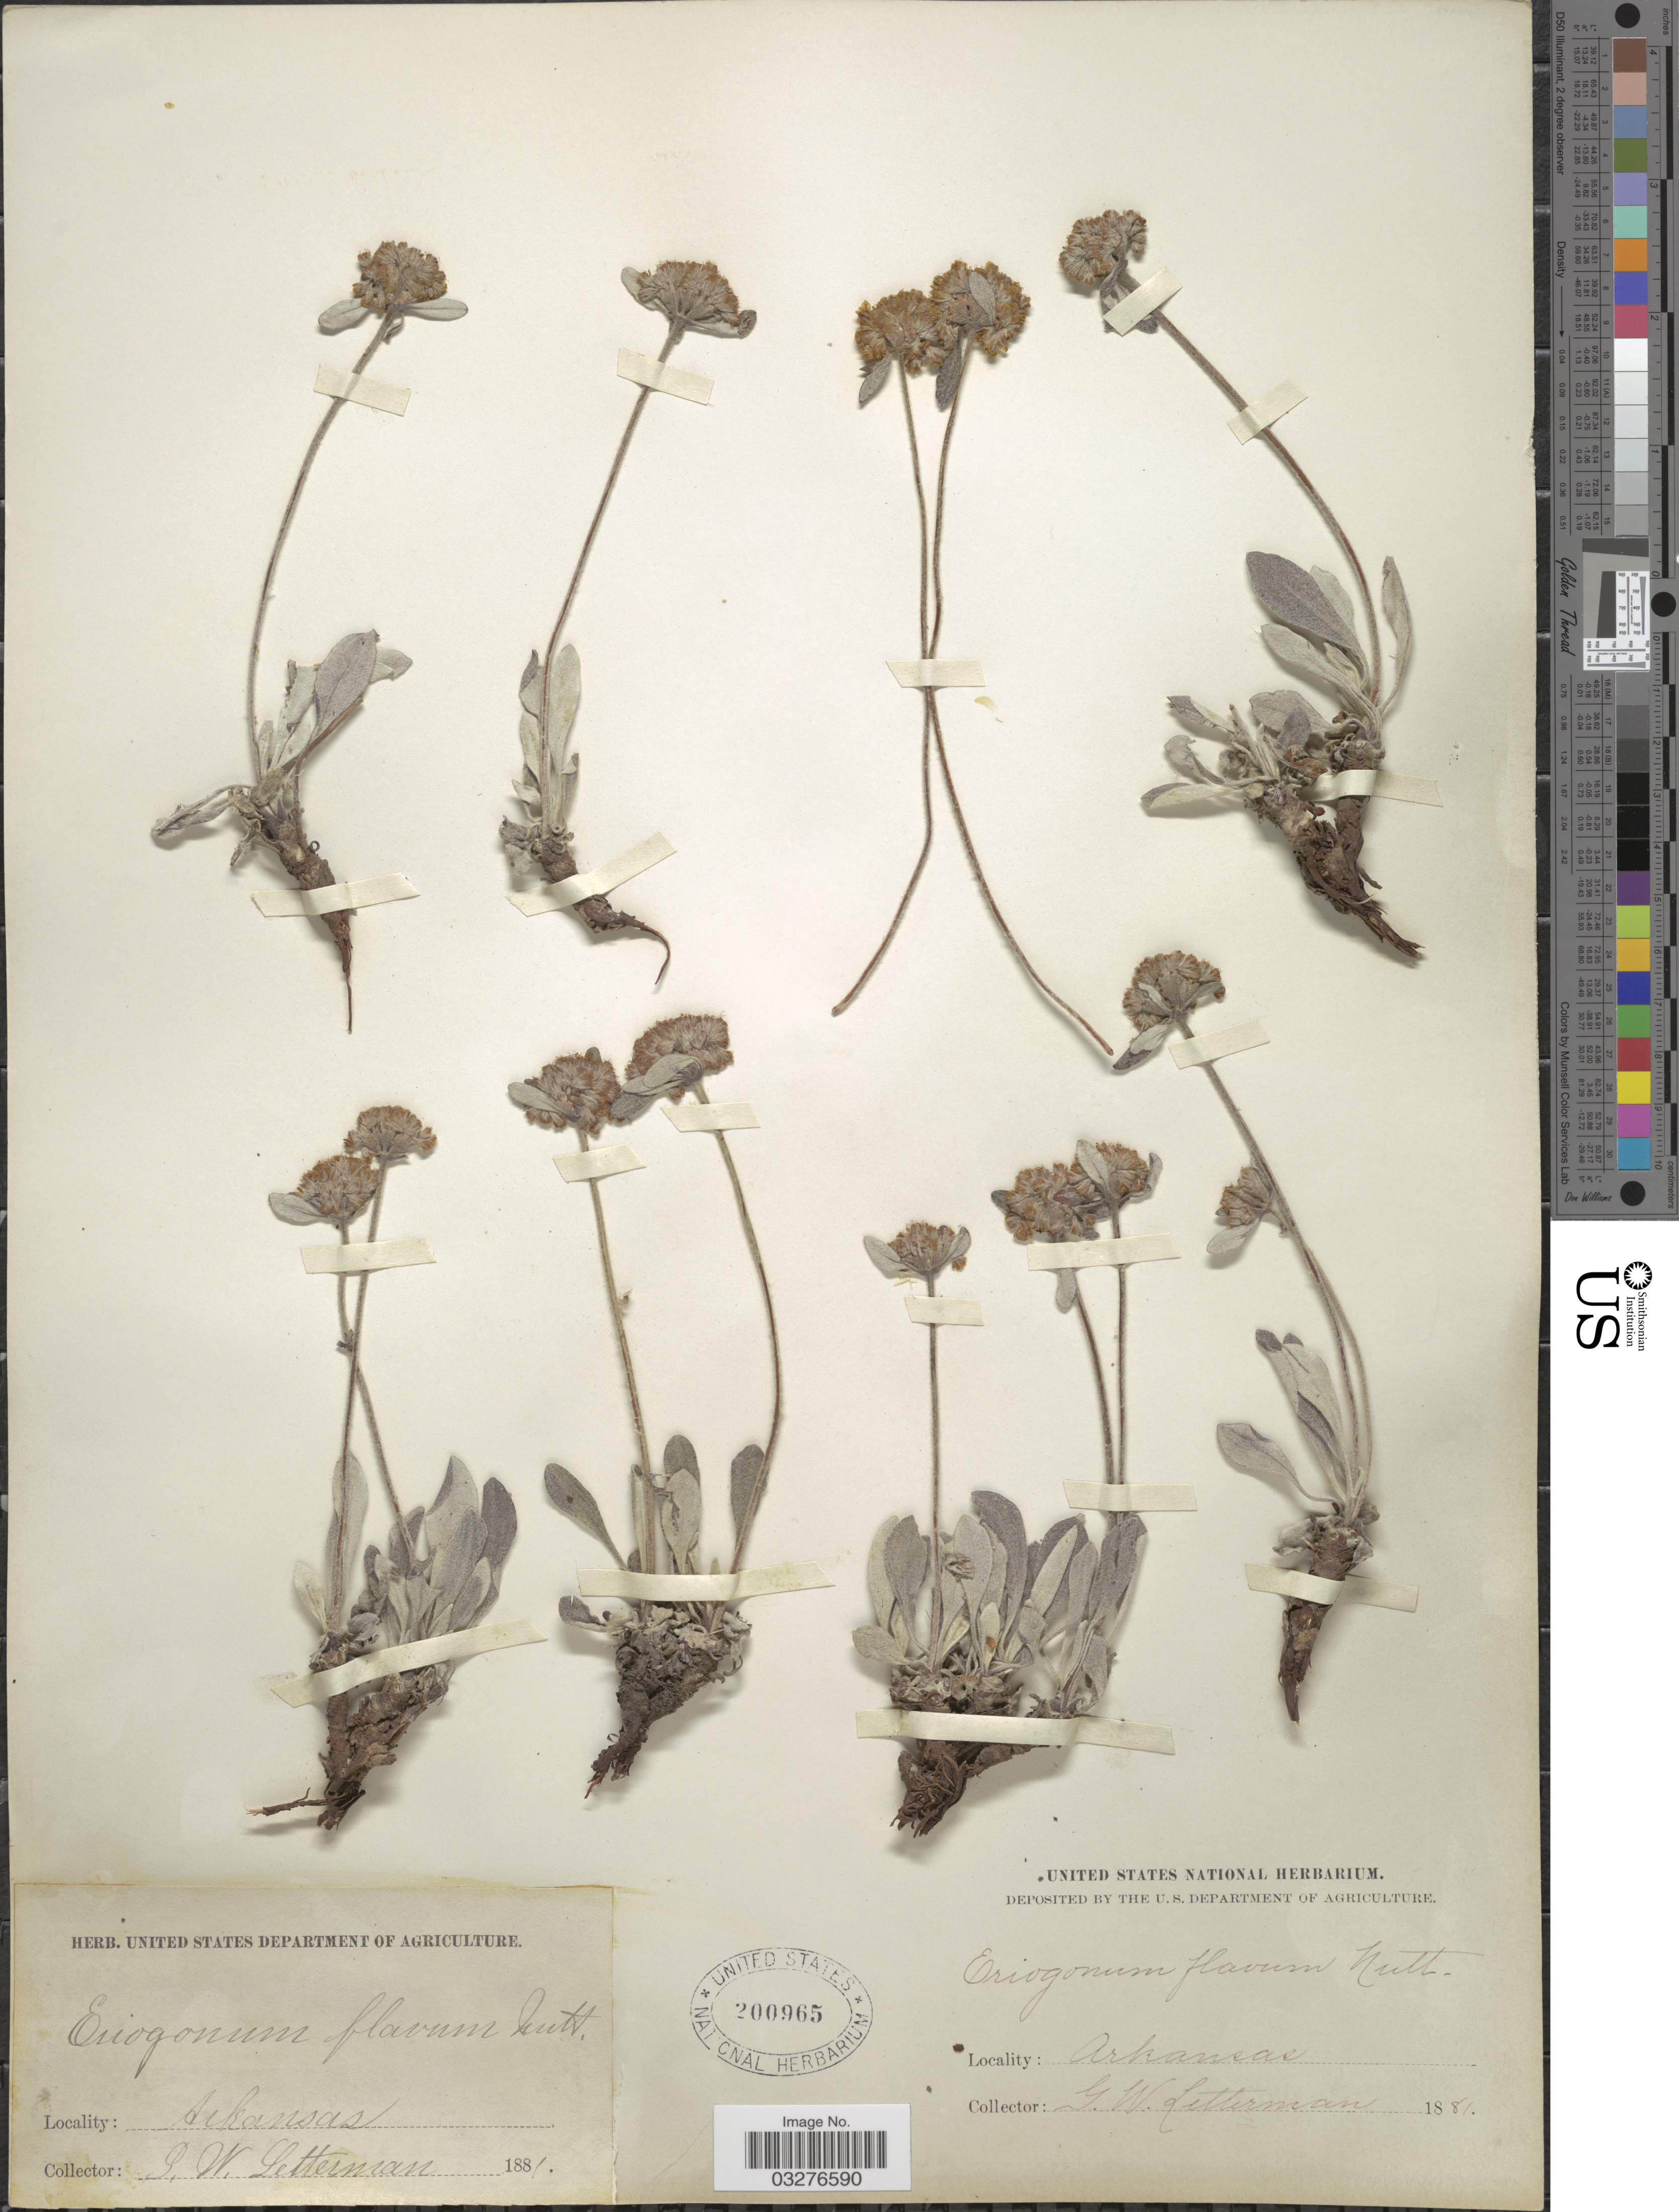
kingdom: Plantae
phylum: Tracheophyta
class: Magnoliopsida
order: Caryophyllales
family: Polygonaceae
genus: Eriogonum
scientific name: Eriogonum flavum var. flavum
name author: Nutt. ex Benth.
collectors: G. W. Letterman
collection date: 1881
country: United States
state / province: Arkansas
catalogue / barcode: US 200965